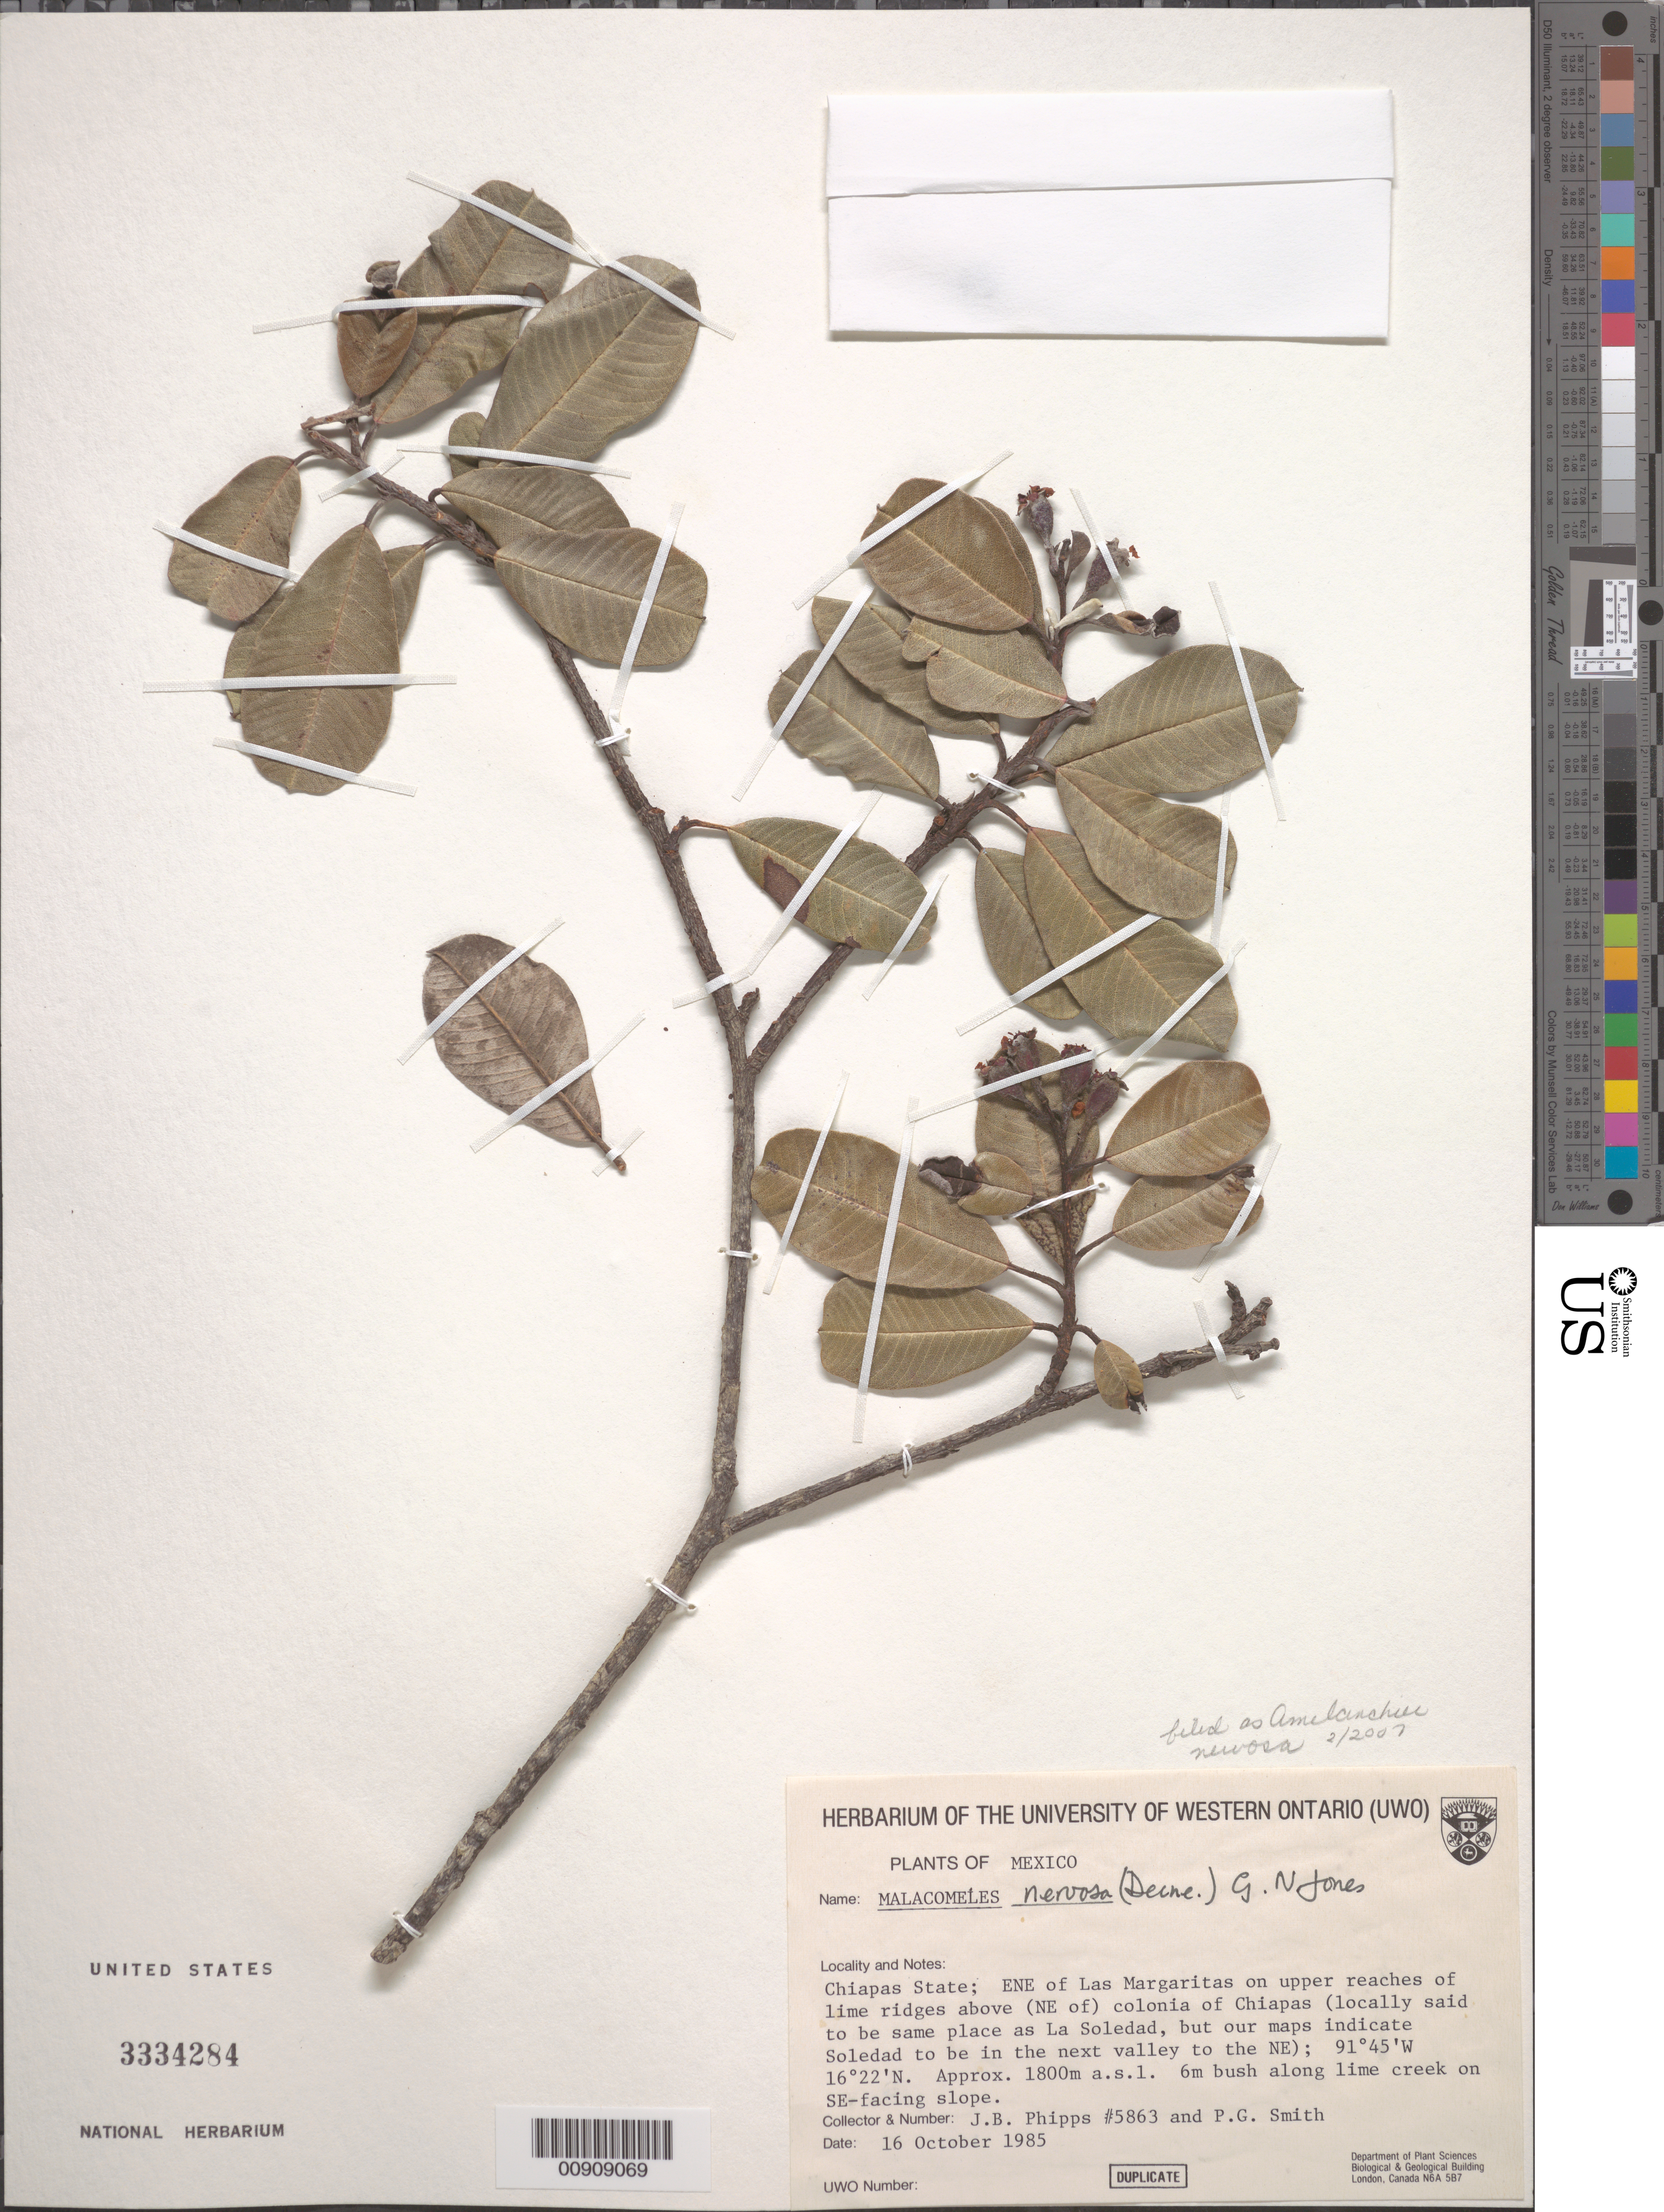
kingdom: Plantae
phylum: Tracheophyta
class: Magnoliopsida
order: Rosales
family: Rosaceae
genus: Malacomeles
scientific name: Malacomeles nervosa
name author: (Decne.) G.N. Jones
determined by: Strong, Mark T., (BOT), Smithsonian Institution - National Museum of Natural History (UNITED STATES)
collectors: J. Phipps & P. Smith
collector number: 5863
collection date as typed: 16 Oct 1985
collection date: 1985-10-16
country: Mexico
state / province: Chiapas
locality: Chiapas State; ENE of Las Margaritas on upper reaches of lime ridges above (NE of) colonia of Chiapas (locally said to be same place as La Soledad, but our maps indicate Soledad to be in the next valley to the NE).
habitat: Along lime creek on SE-facing slope.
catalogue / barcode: US 3334284